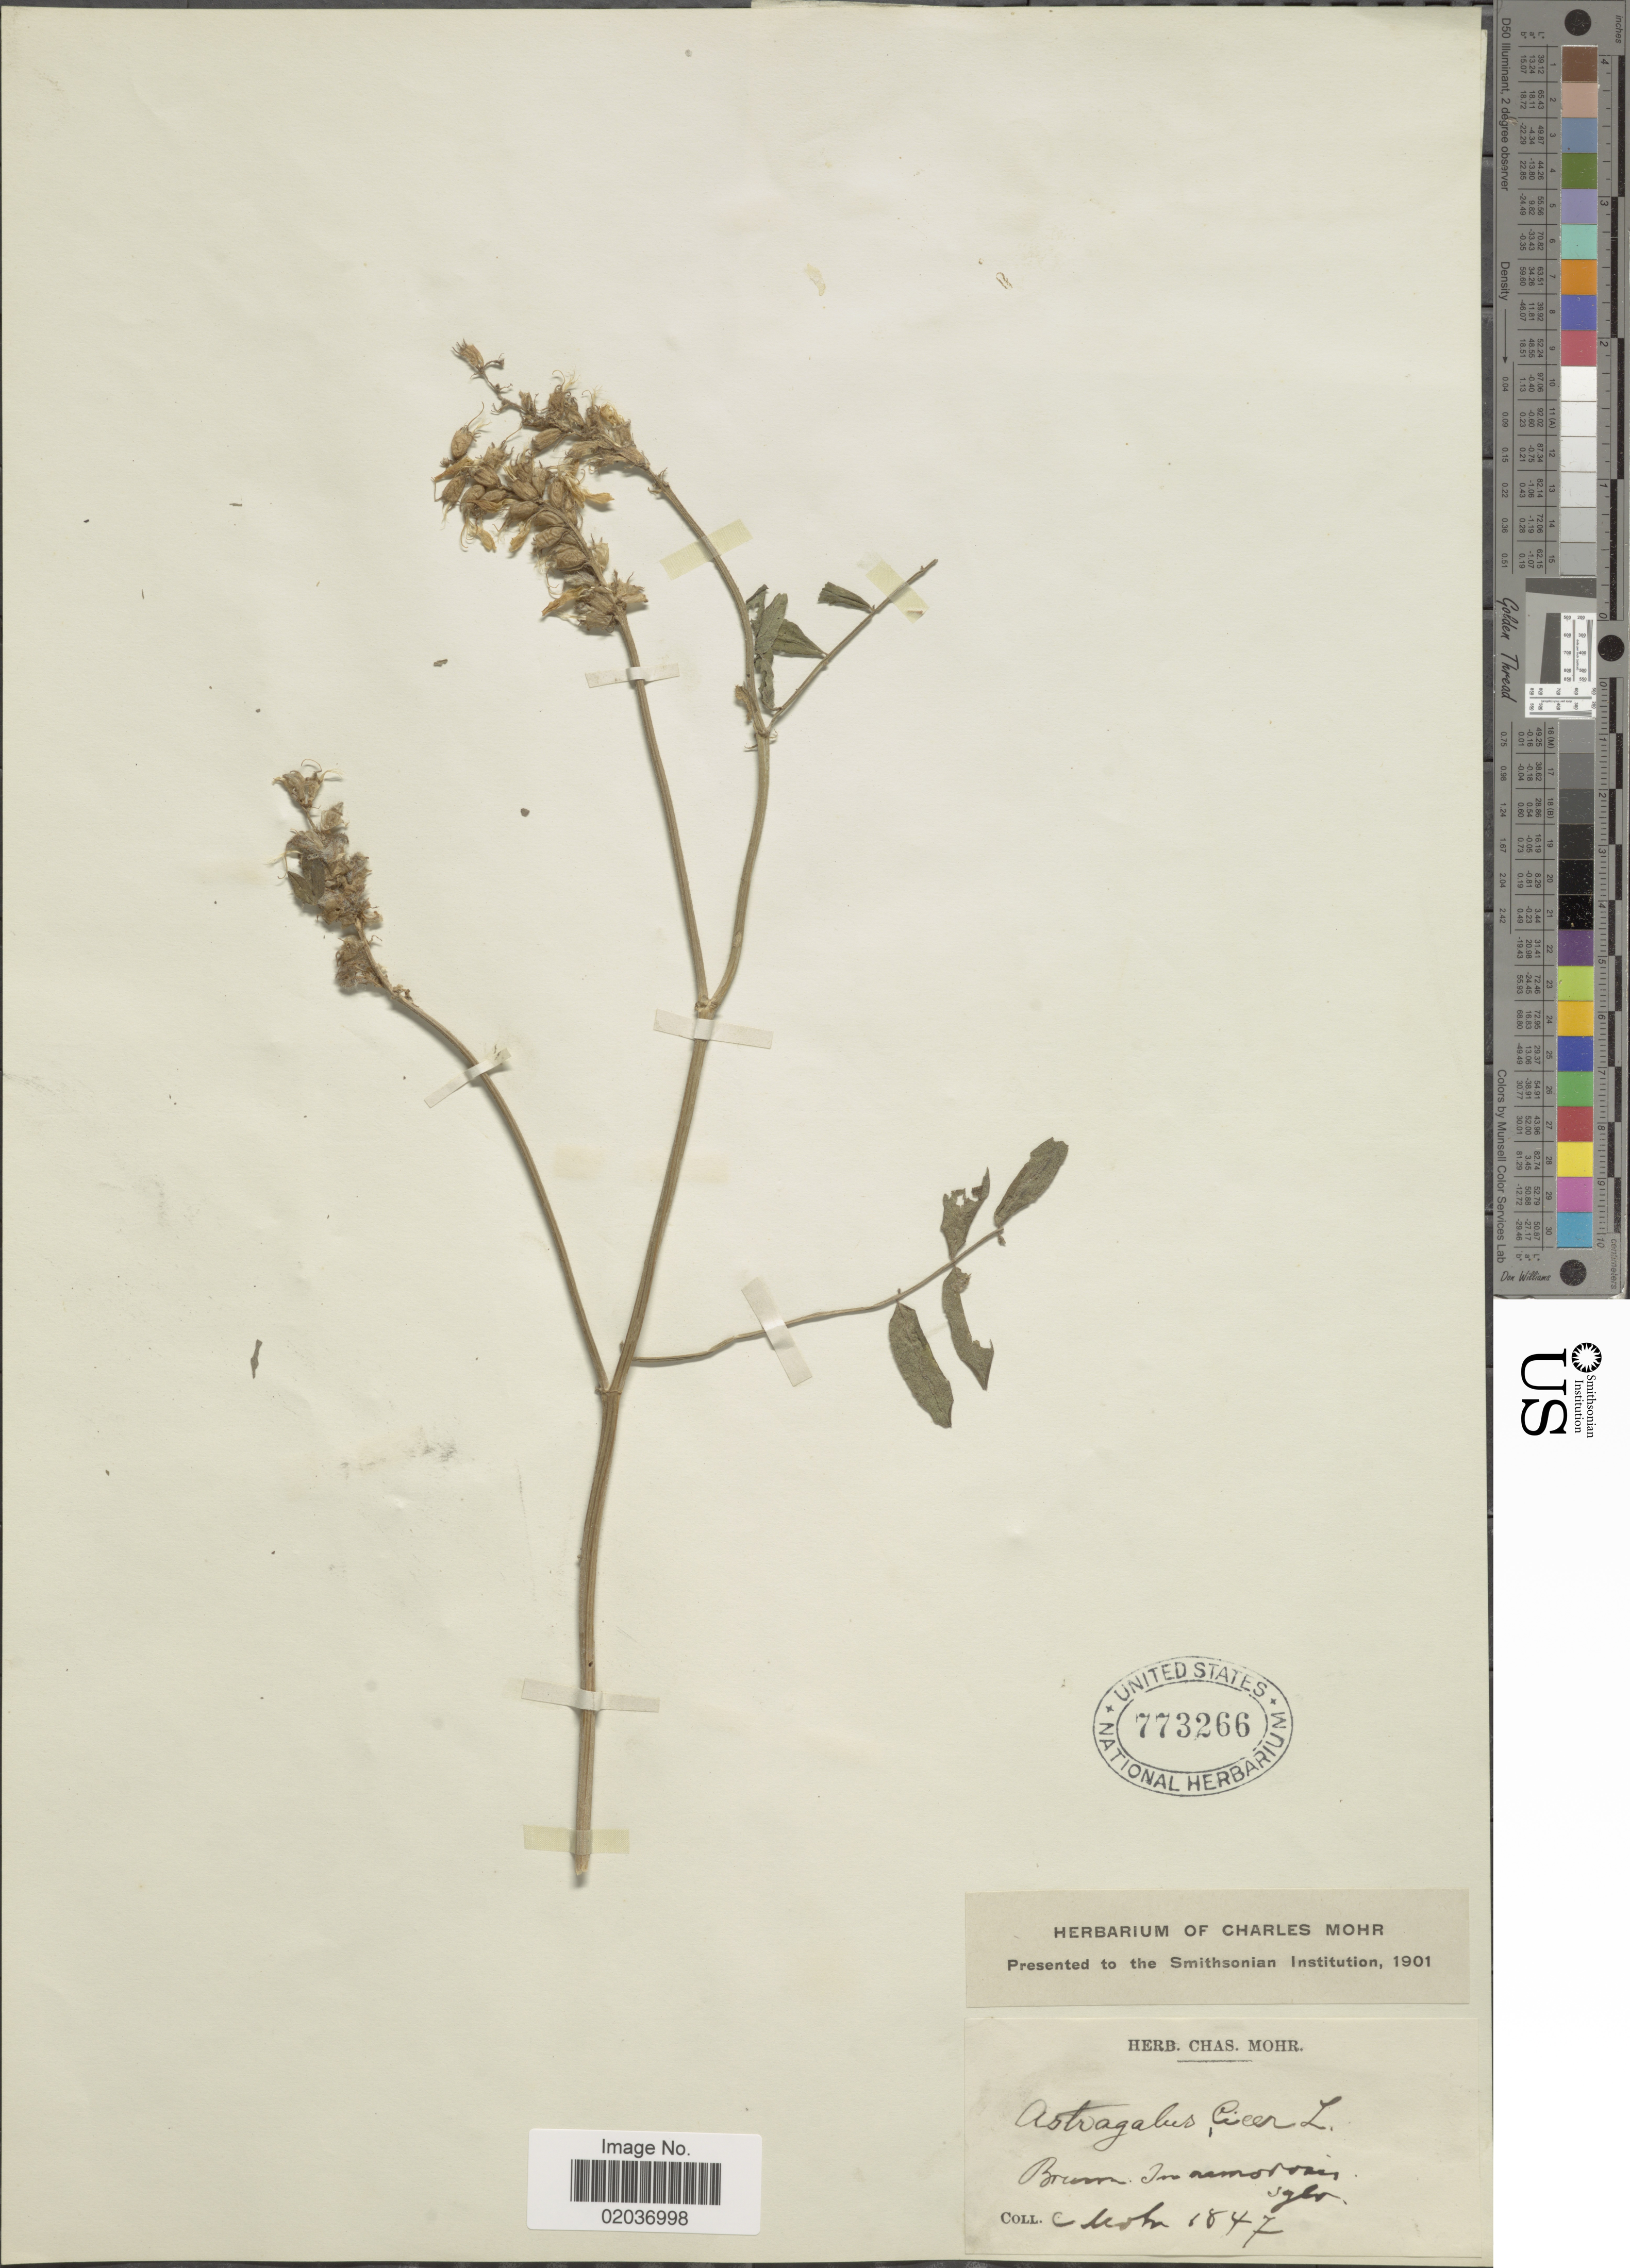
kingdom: Plantae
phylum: Tracheophyta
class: Magnoliopsida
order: Fabales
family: Fabaceae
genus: Astragalus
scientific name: Astragalus cicer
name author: L.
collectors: Mohr, C. T. (herbarium)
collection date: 1847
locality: Brunn. In namoroxis [interpreted]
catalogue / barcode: US 773266